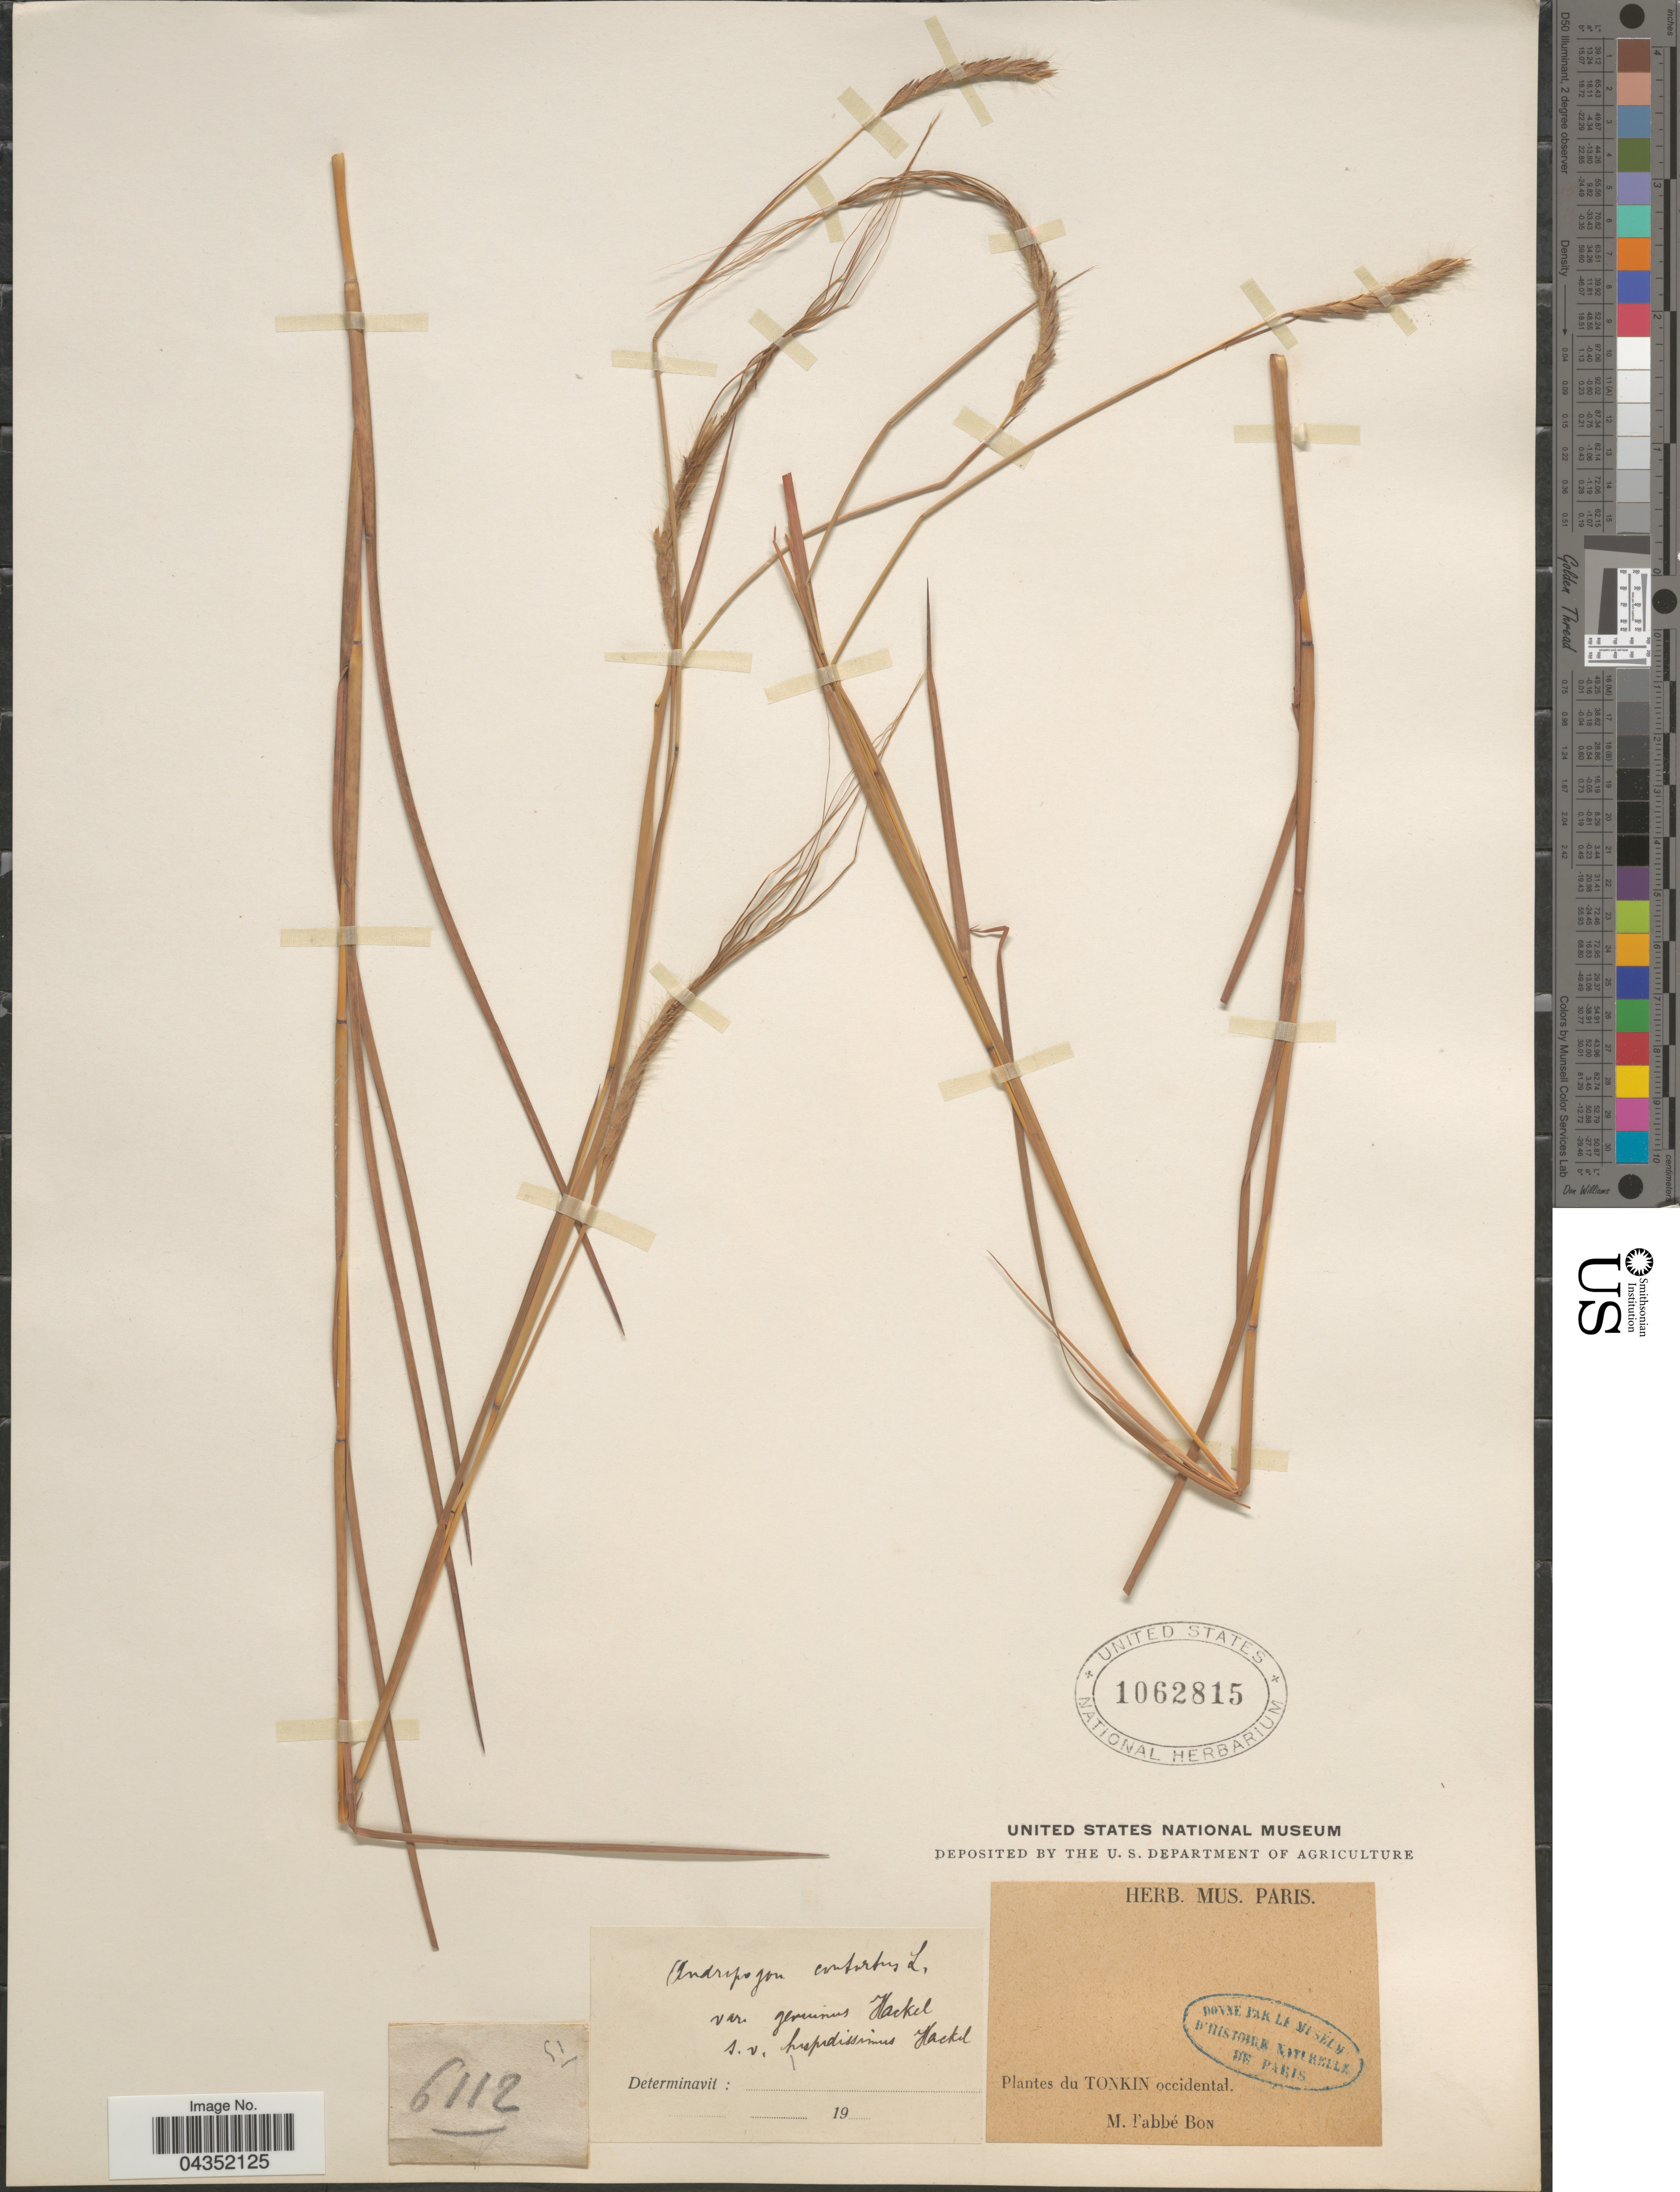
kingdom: Plantae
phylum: Tracheophyta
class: Liliopsida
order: Poales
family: Poaceae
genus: Heteropogon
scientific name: Heteropogon contortus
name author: (L.) P. Beauv. ex Roem. & Schult.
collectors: M. Bon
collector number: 6112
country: Vietnam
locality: Tonkin occidental.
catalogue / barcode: US 1062815